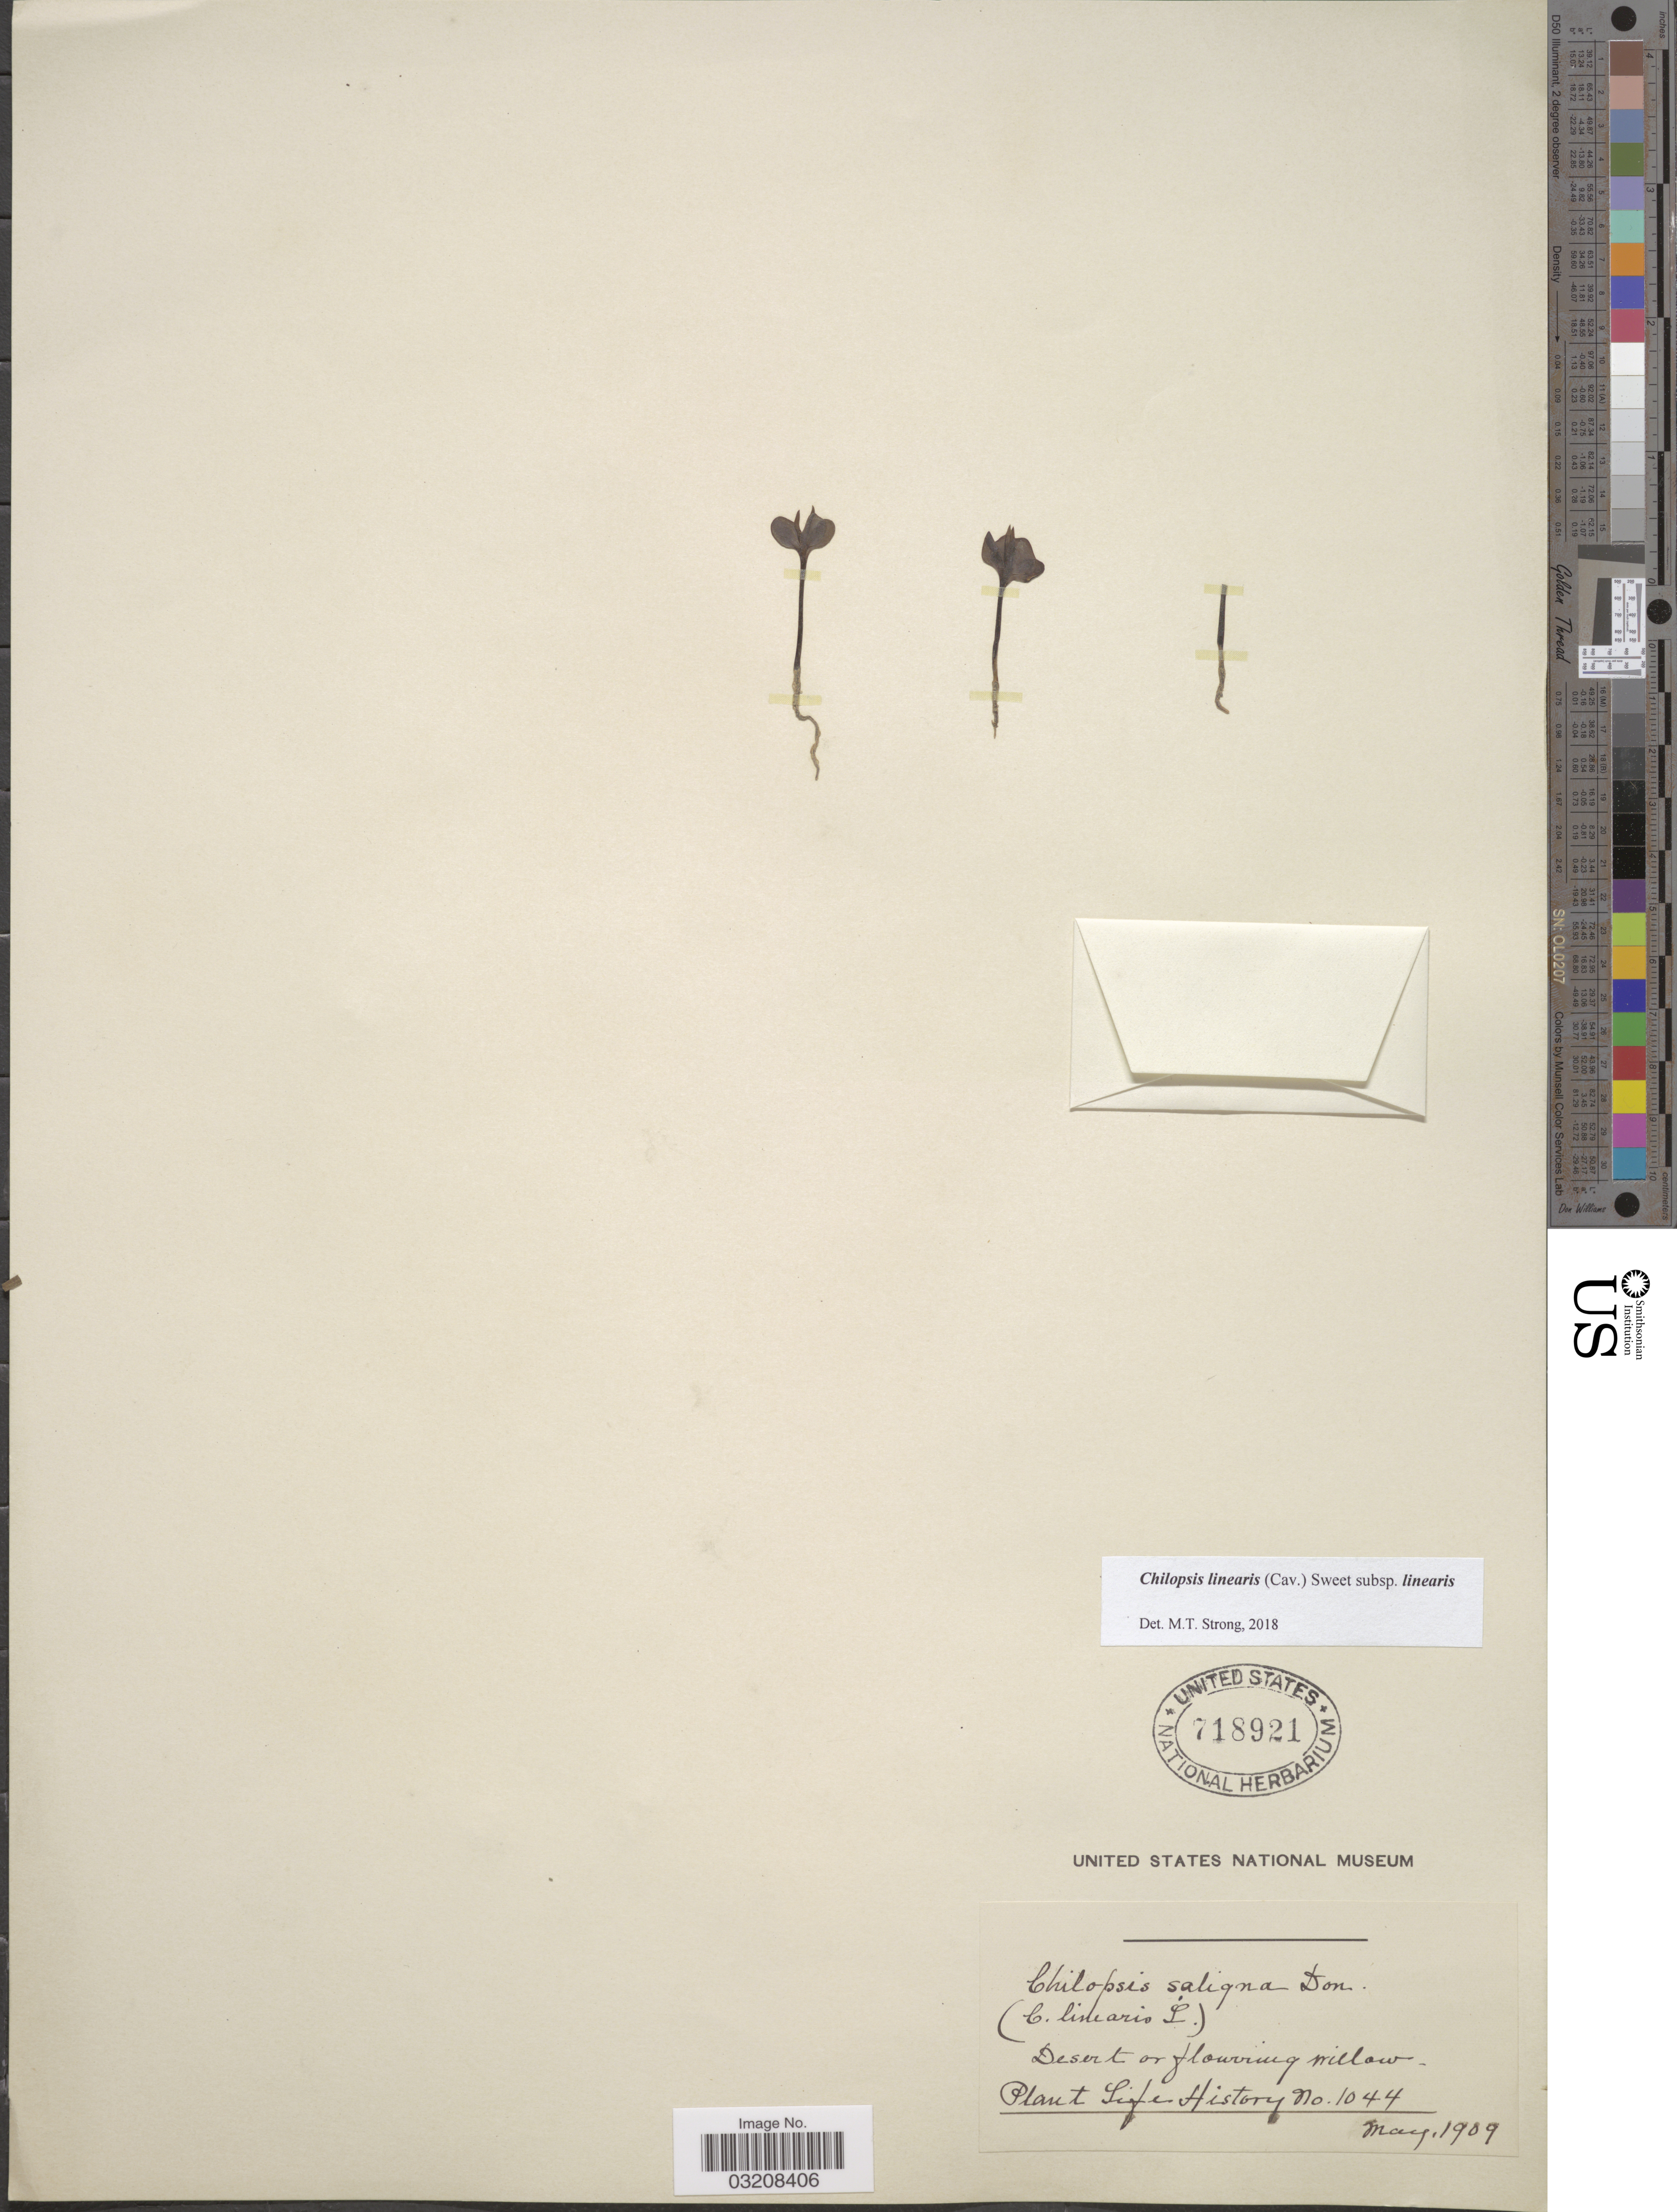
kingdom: Plantae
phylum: Tracheophyta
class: Magnoliopsida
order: Lamiales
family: Bignoniaceae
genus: Chilopsis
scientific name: Chilopsis linearis subsp. linearis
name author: (Cav.) Sweet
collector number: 1044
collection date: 1909-05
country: United States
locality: Desert or flowering willow.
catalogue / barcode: US 718921